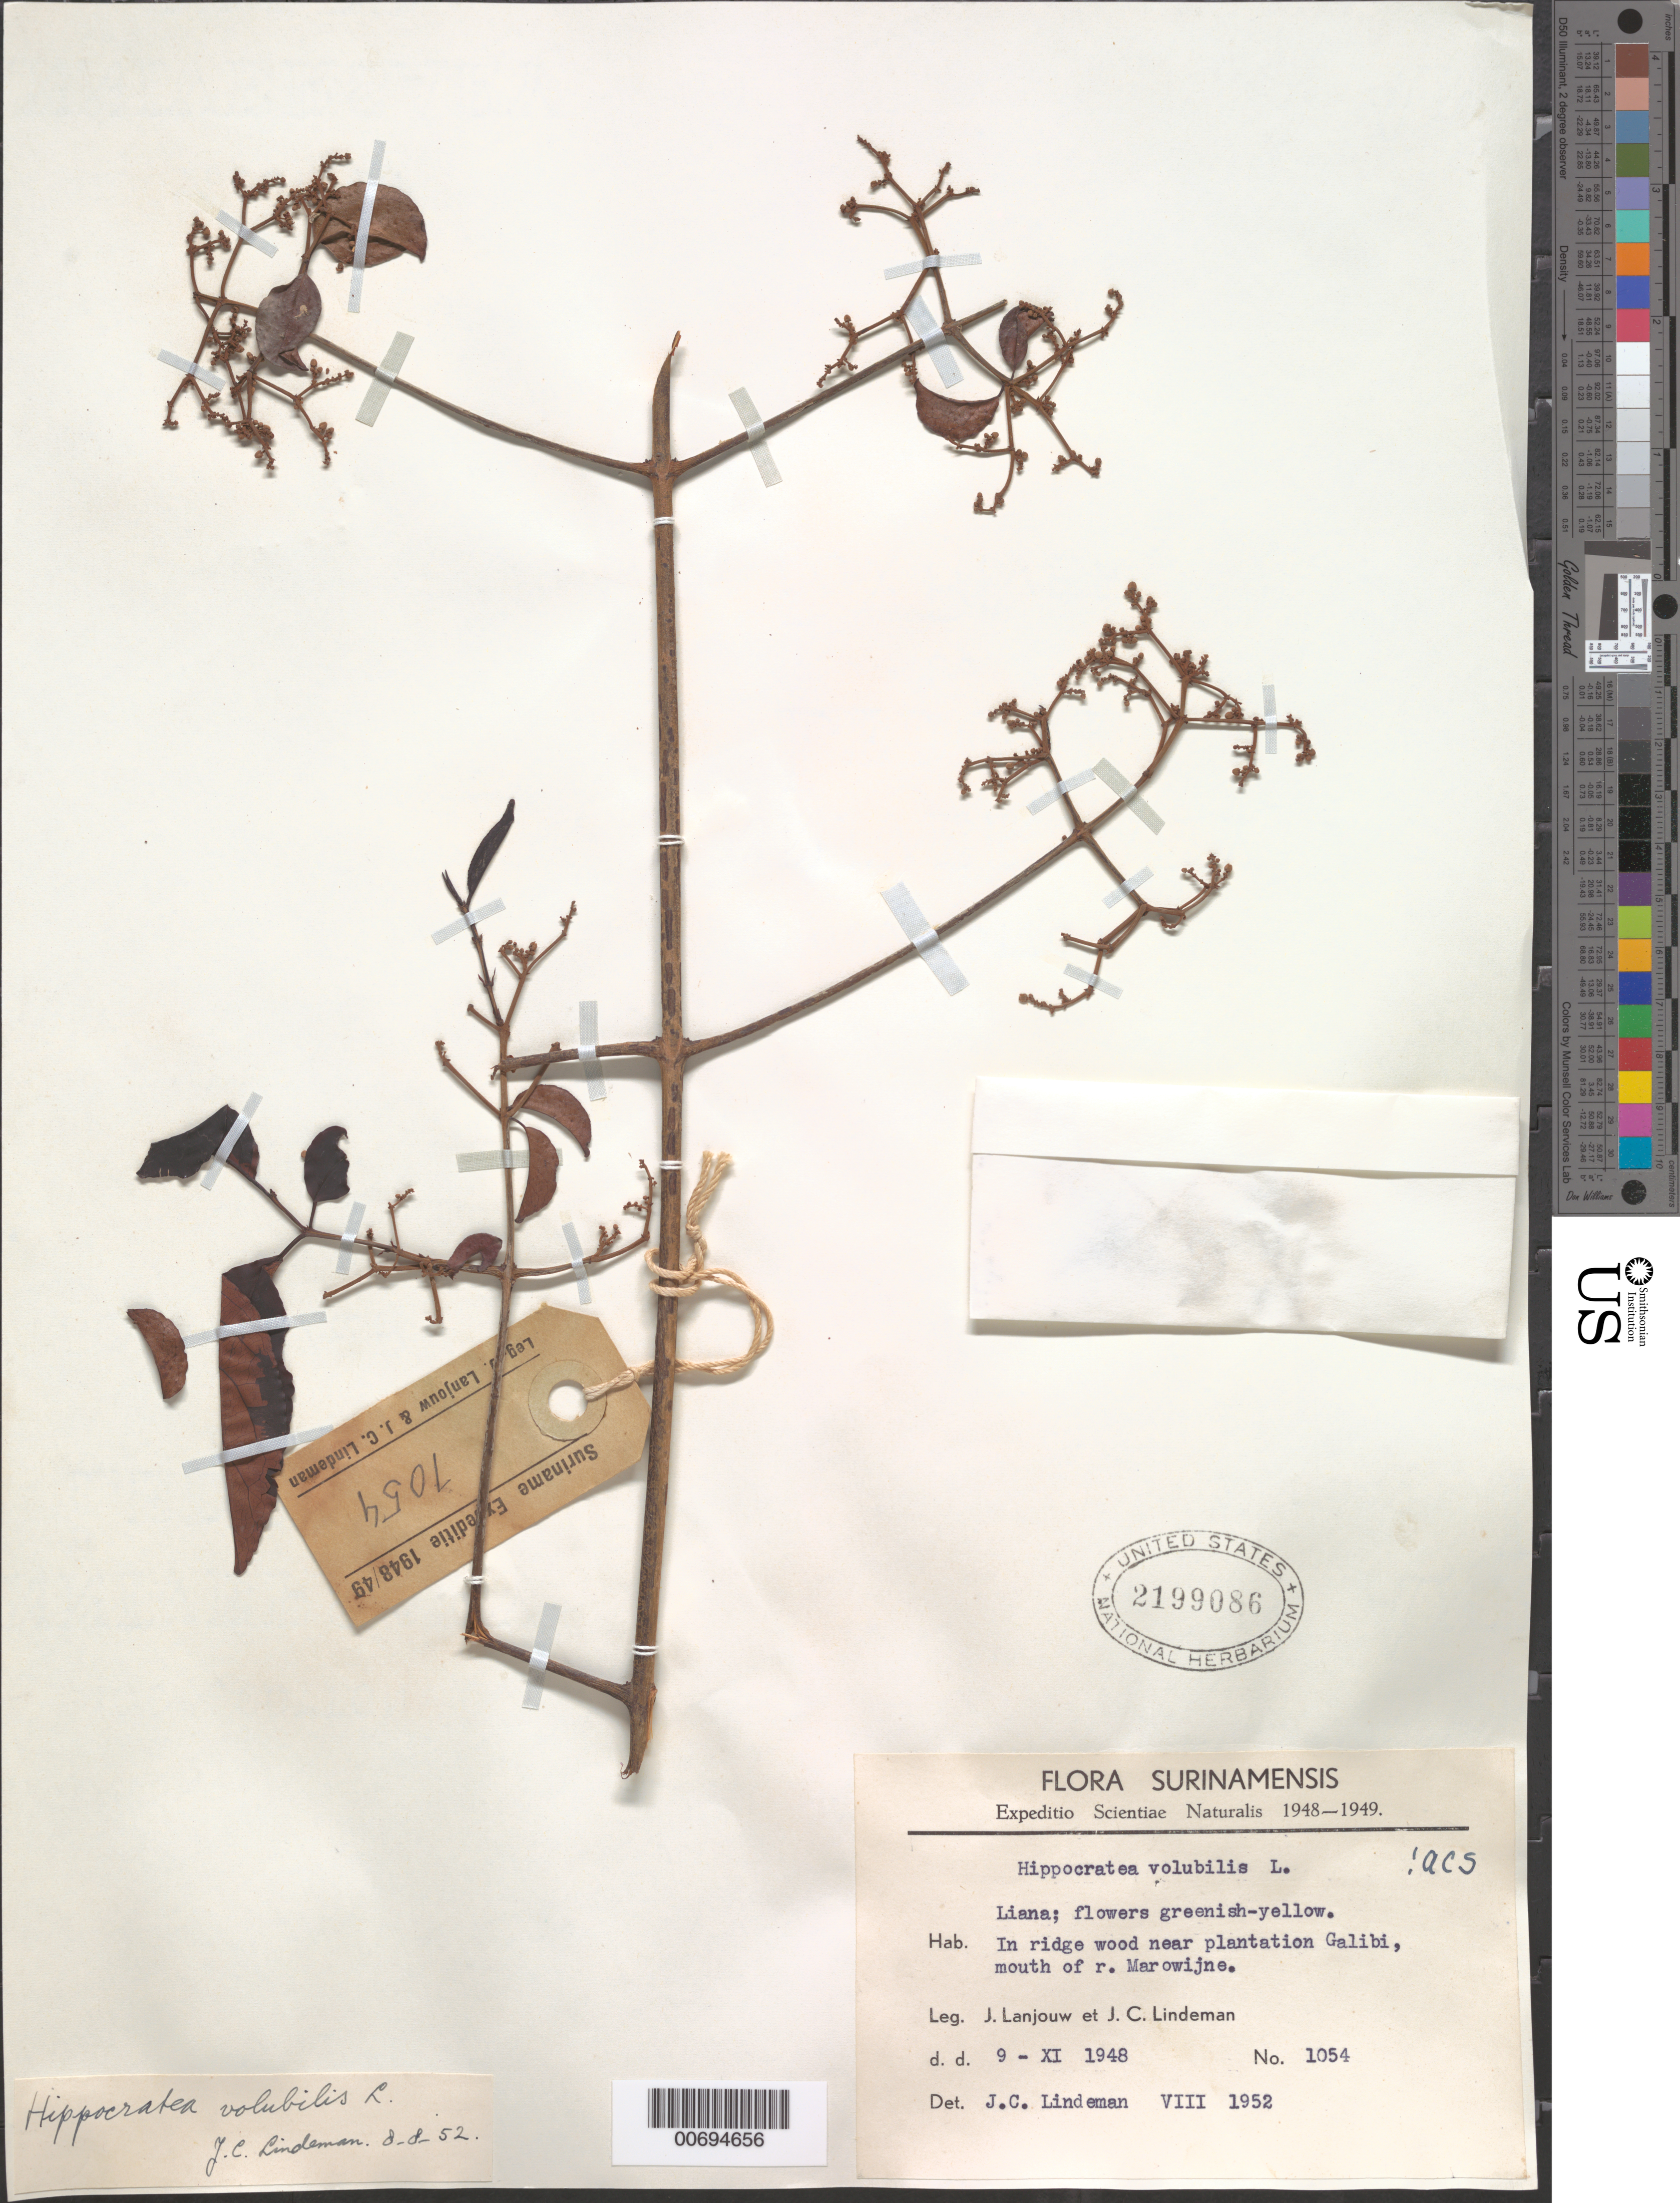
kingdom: Plantae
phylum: Tracheophyta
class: Magnoliopsida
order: Celastrales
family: Celastraceae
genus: Hippocratea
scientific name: Hippocratea volubilis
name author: L.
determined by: Lindeman, J. C.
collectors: J. Lanjouw & J. C. Lindeman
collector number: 48 1054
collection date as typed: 9-Nov-48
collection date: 1948-11-09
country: Suriname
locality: Marowijne R., mouth of; near plantation Galibi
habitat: Ridge wood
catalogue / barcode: US 2199086